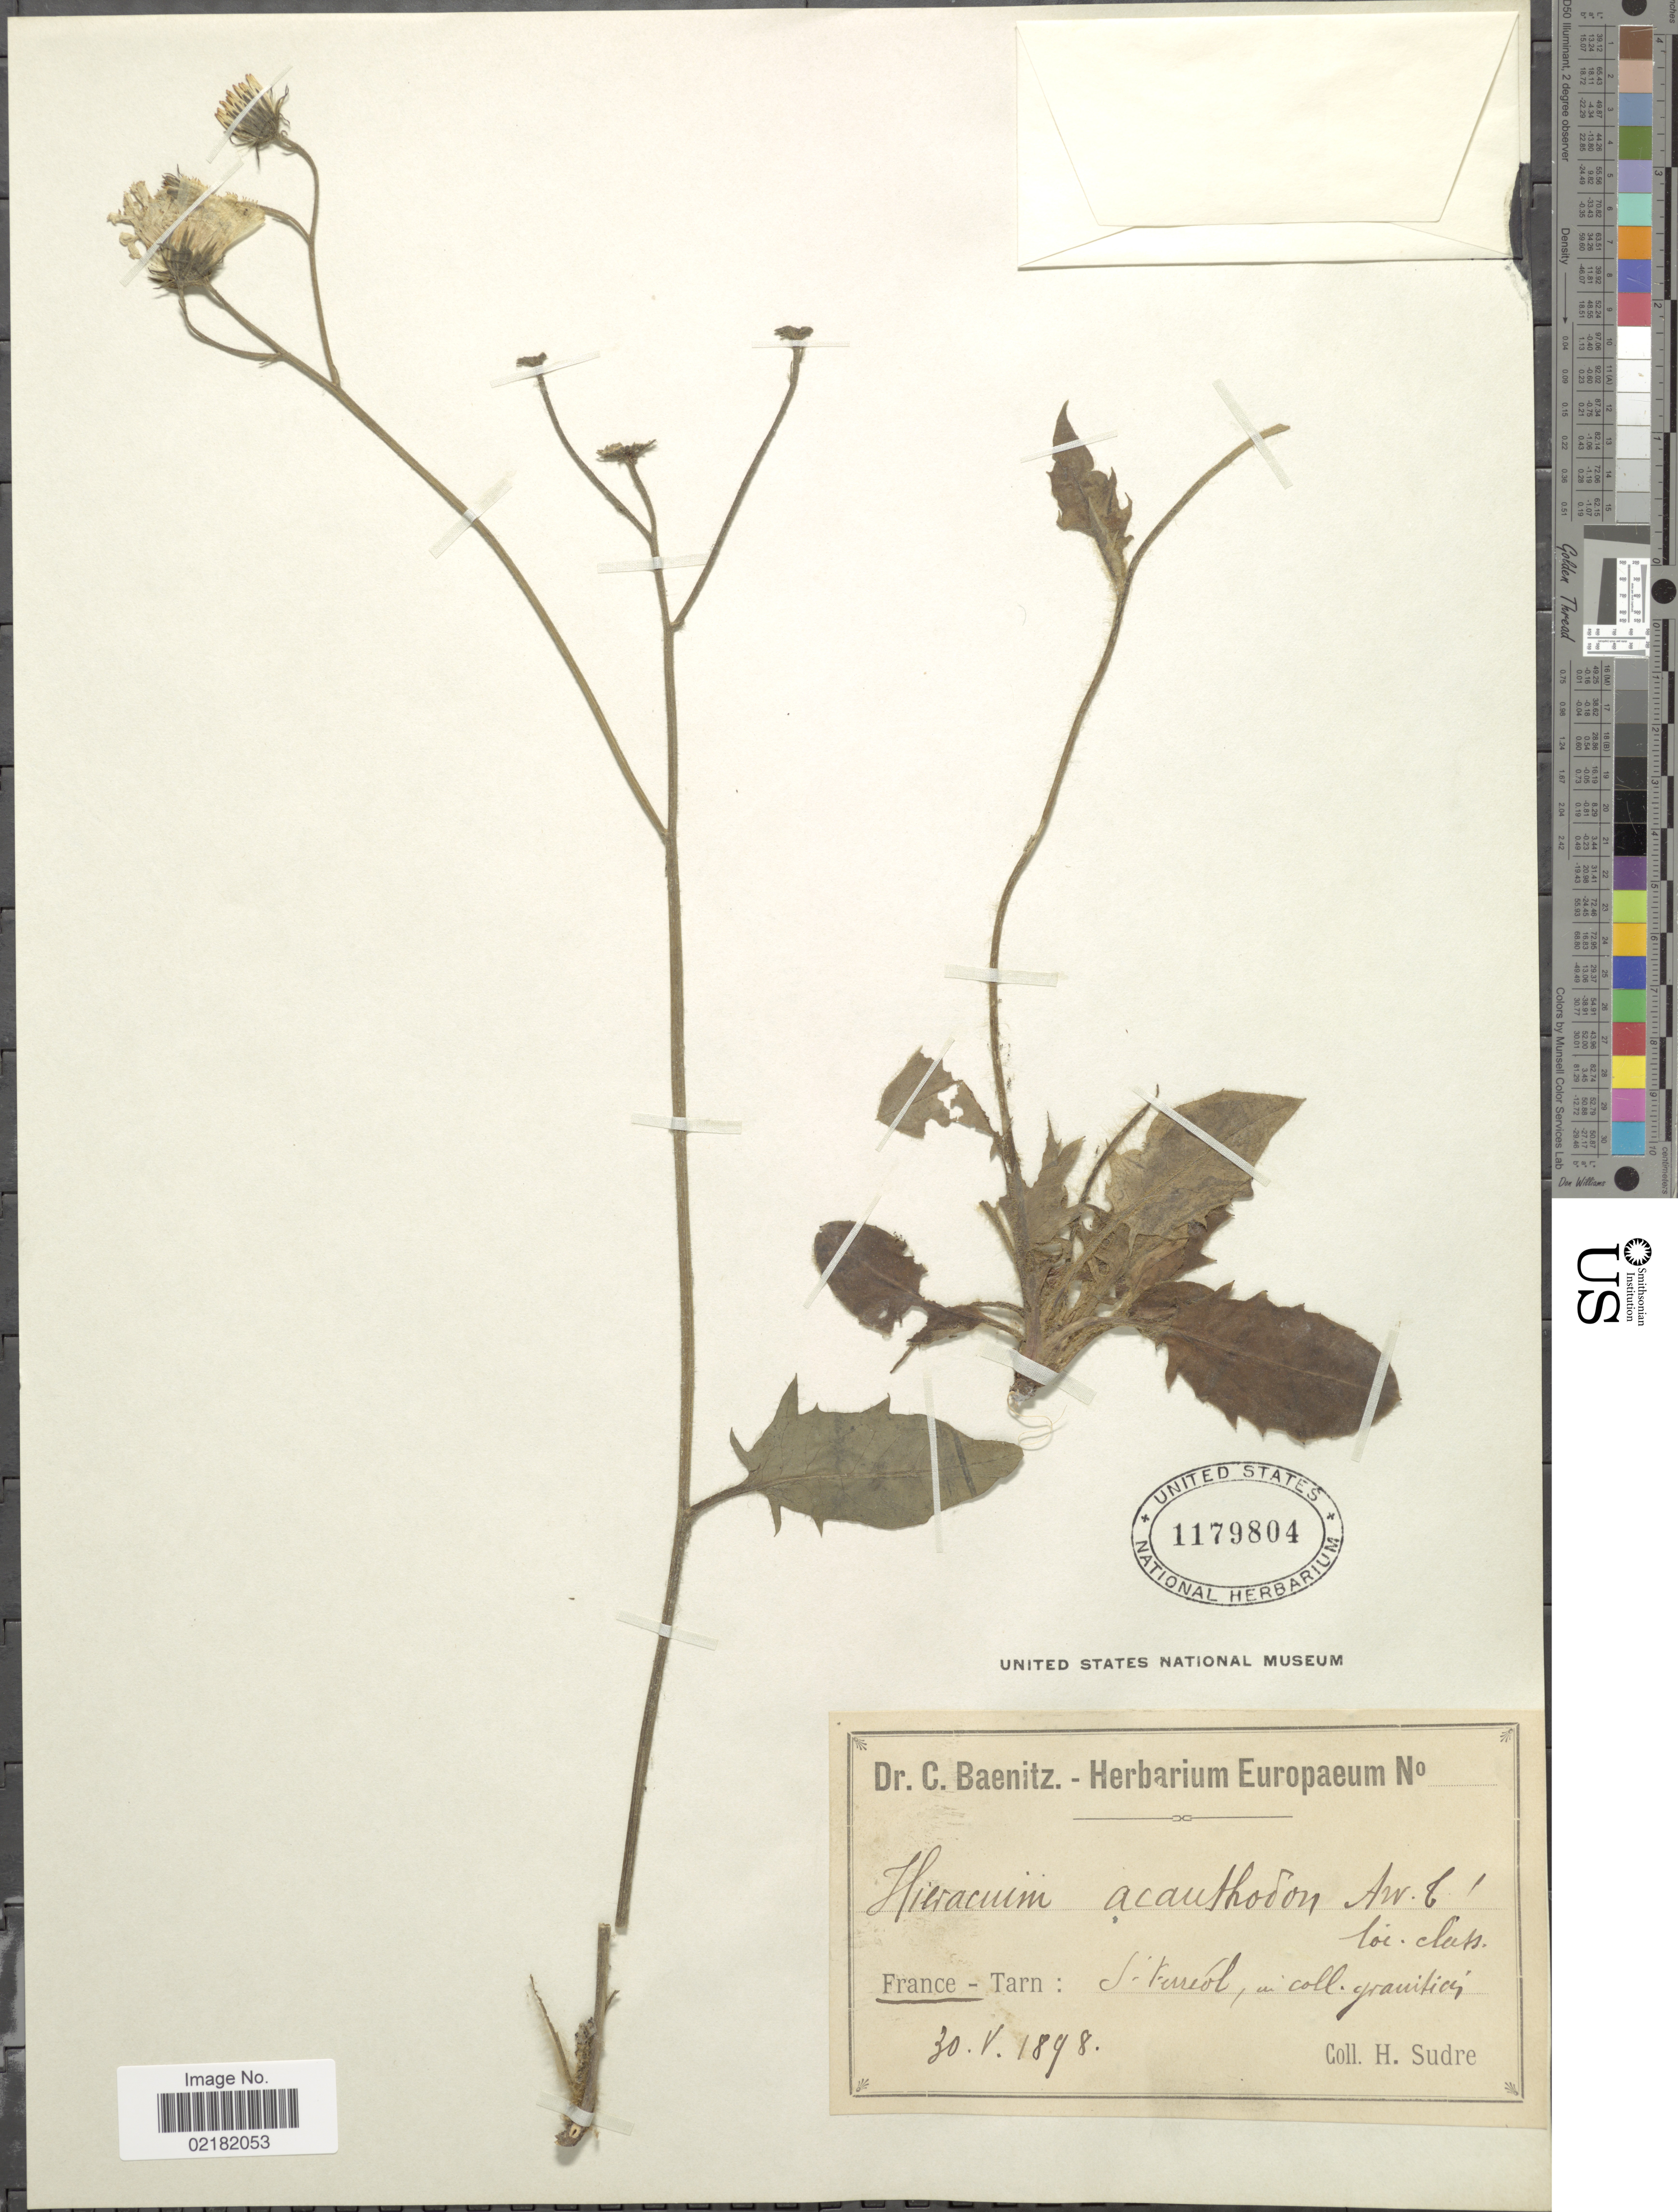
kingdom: Plantae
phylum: Tracheophyta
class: Magnoliopsida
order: Asterales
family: Asteraceae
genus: Hieracium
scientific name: Hieracium acanthodon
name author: Arvet-Touvet & Gaut.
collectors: H. Sudre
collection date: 1898-05-30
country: France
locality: Tarn: S-Ferreol, in coll. graniticis [interpreted].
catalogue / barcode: US 1179804